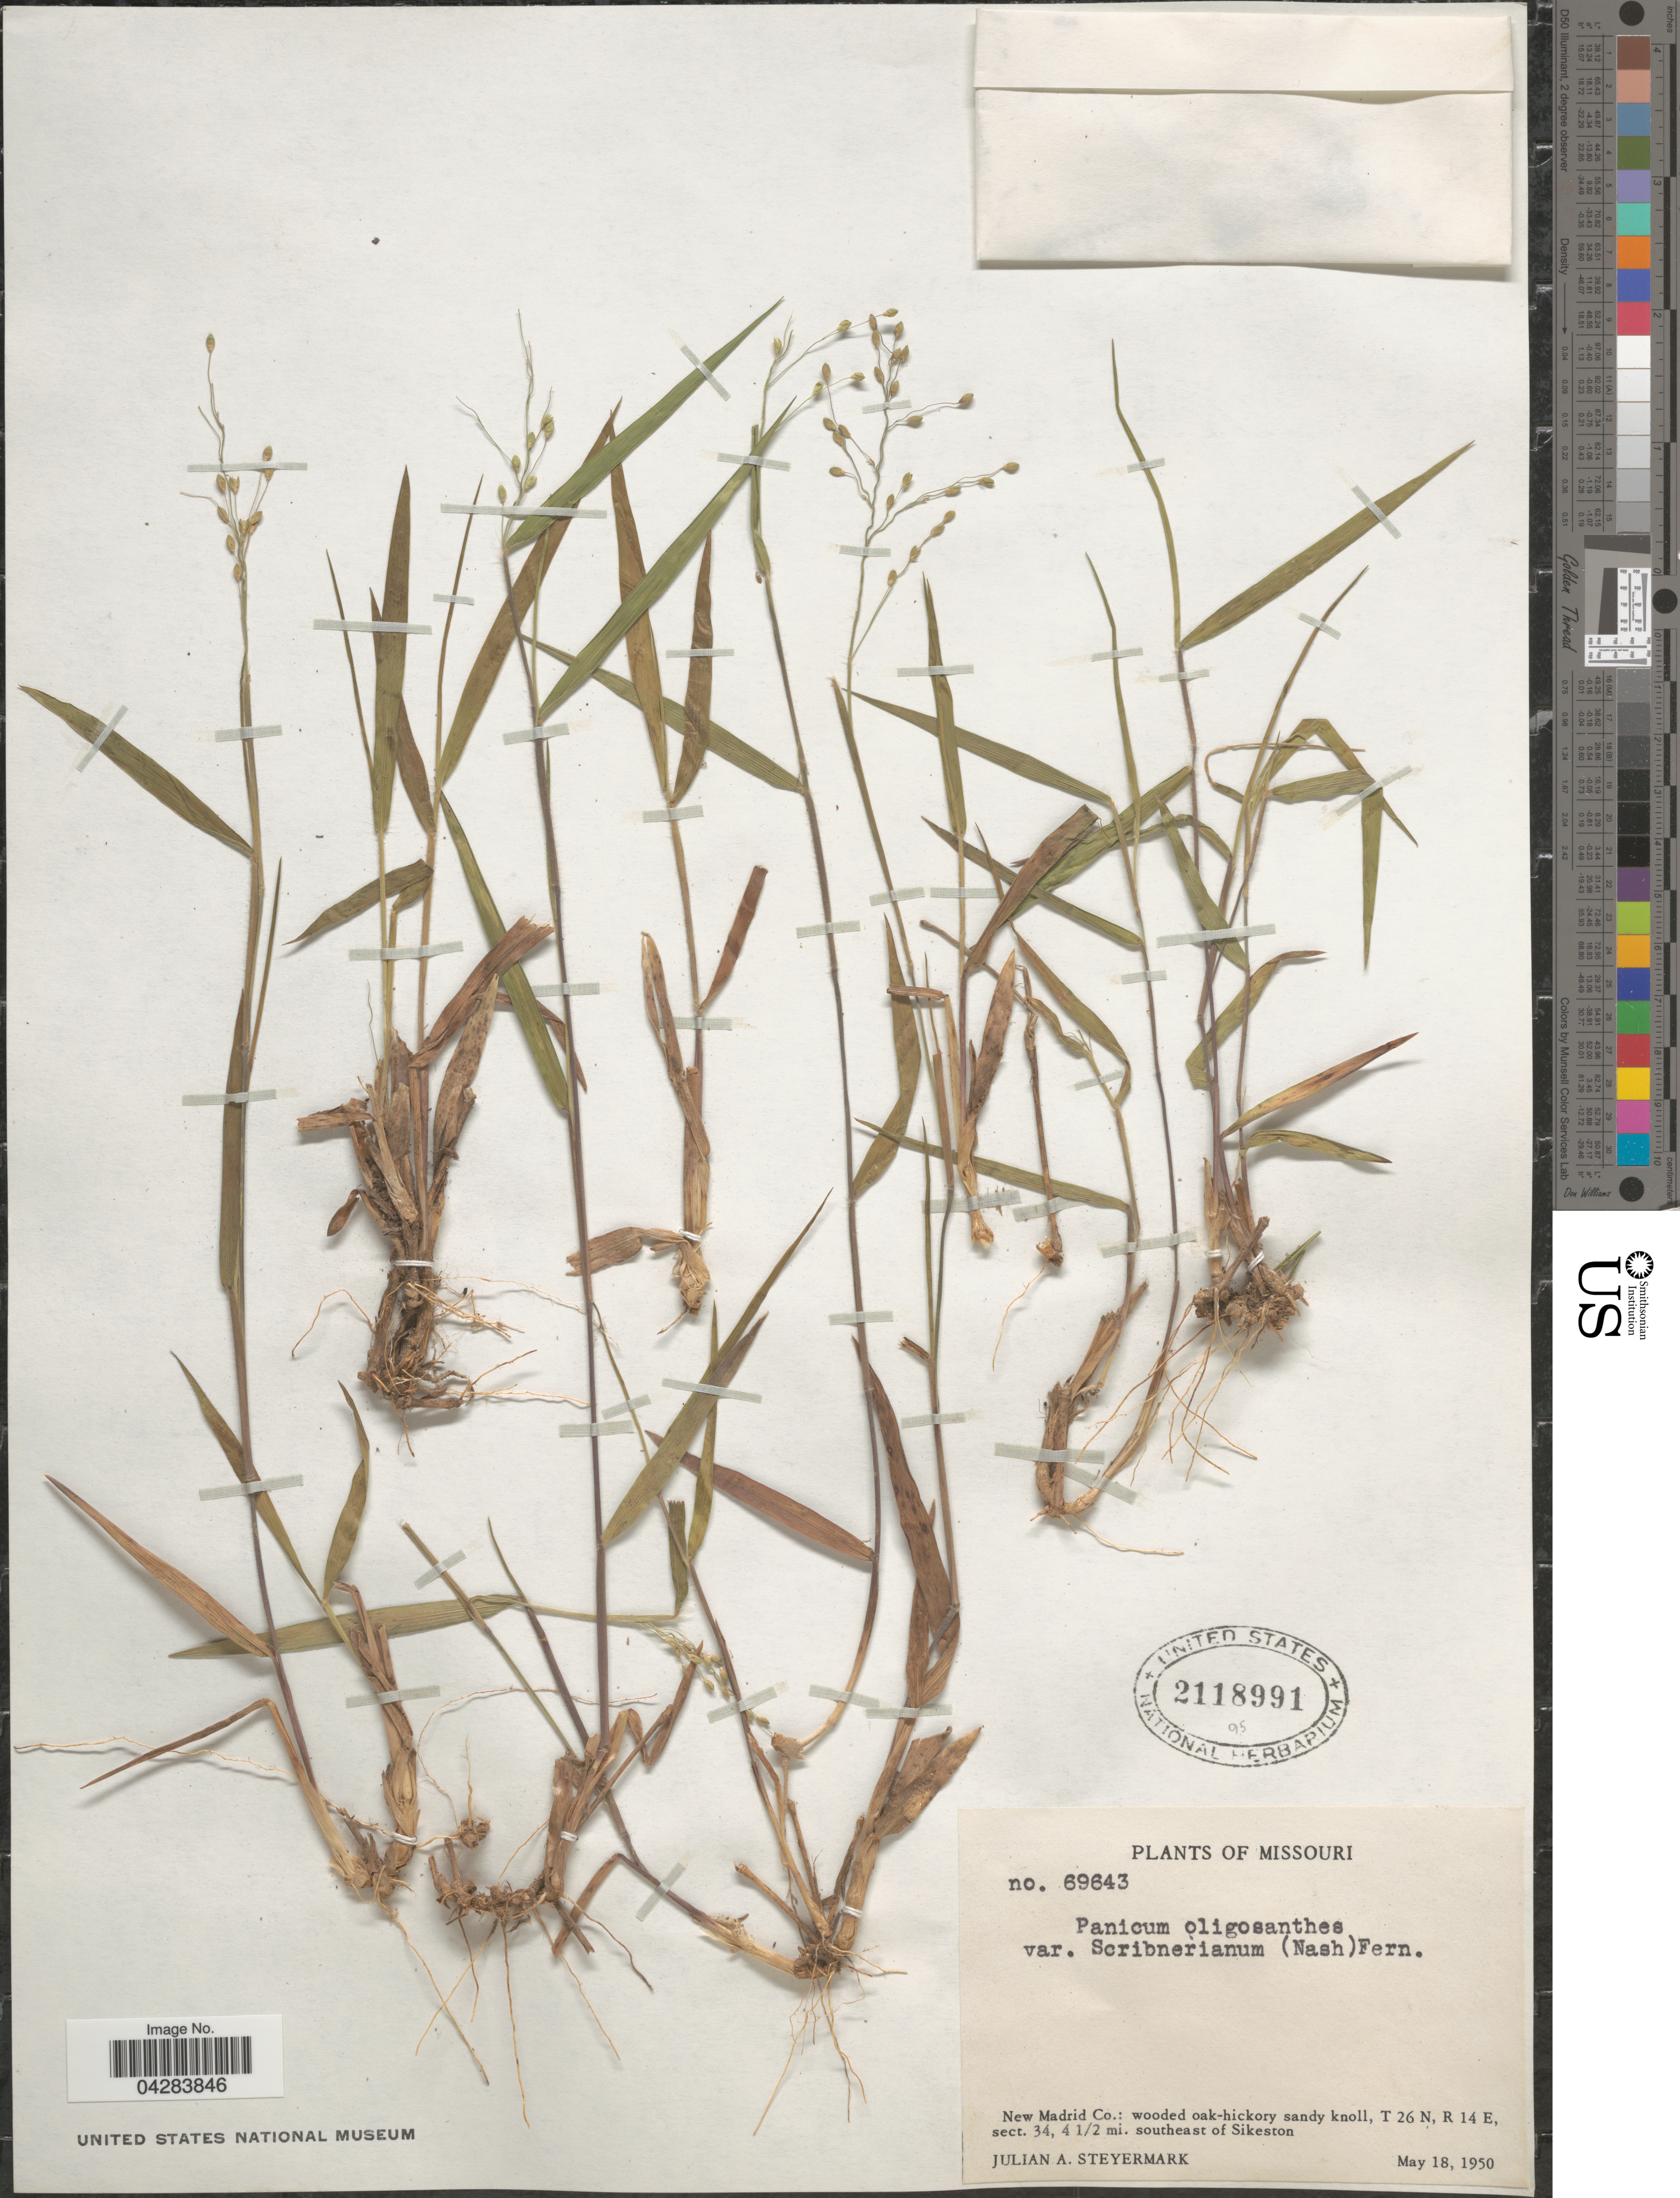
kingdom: Plantae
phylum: Tracheophyta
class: Liliopsida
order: Poales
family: Poaceae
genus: Dichanthelium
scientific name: Dichanthelium oligosanthes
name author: (Schult.) Gould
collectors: J. Steyermark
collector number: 69643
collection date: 1950-05-18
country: United States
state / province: Missouri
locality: New Madrid Co.: wooded oak-hickory sandy knoll, T 26 N, R 14 E, sect. 34 4 1/2 mi. southeast of Sikeston.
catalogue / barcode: US 2118991